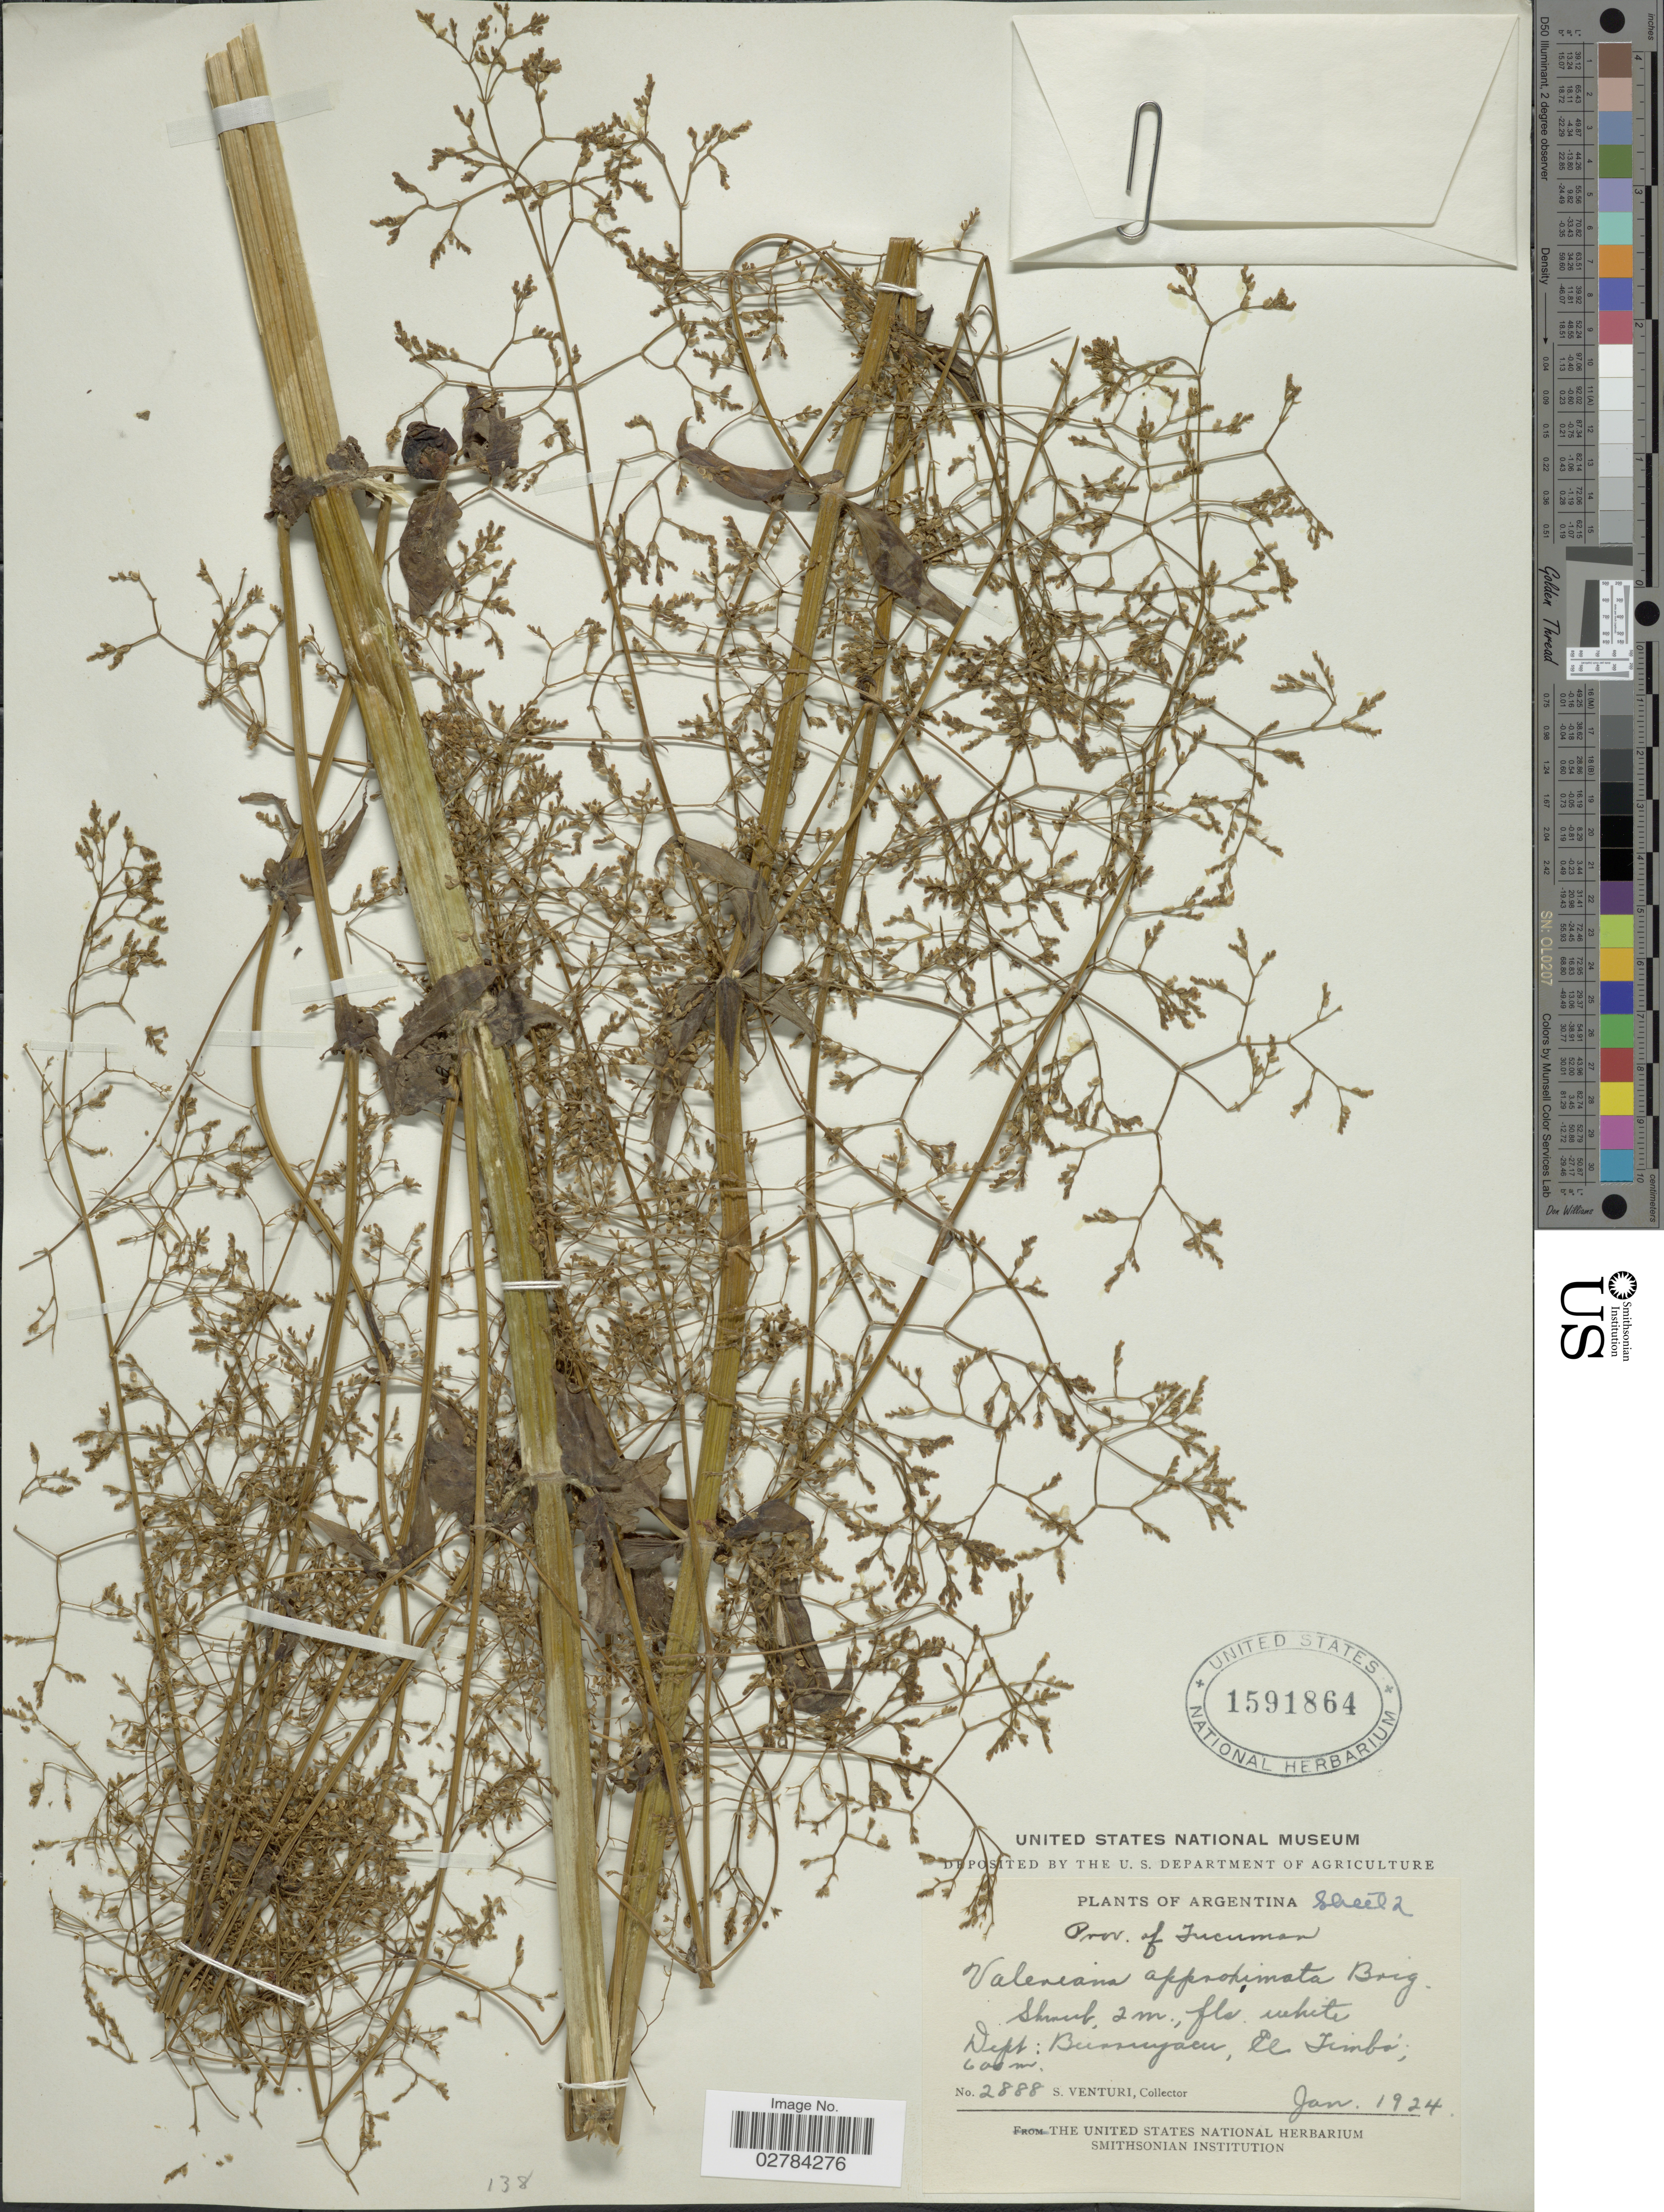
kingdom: Plantae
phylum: Tracheophyta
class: Magnoliopsida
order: Dipsacales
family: Caprifoliaceae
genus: Valeriana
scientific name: Valeriana approximata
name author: Briq.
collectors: S. Venturi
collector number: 2888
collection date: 1924-01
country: Argentina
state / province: Tucuman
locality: Prov. of Tucuman. Dept.: Burruyacu, El Timbo.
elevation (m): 600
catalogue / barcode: US 1591864